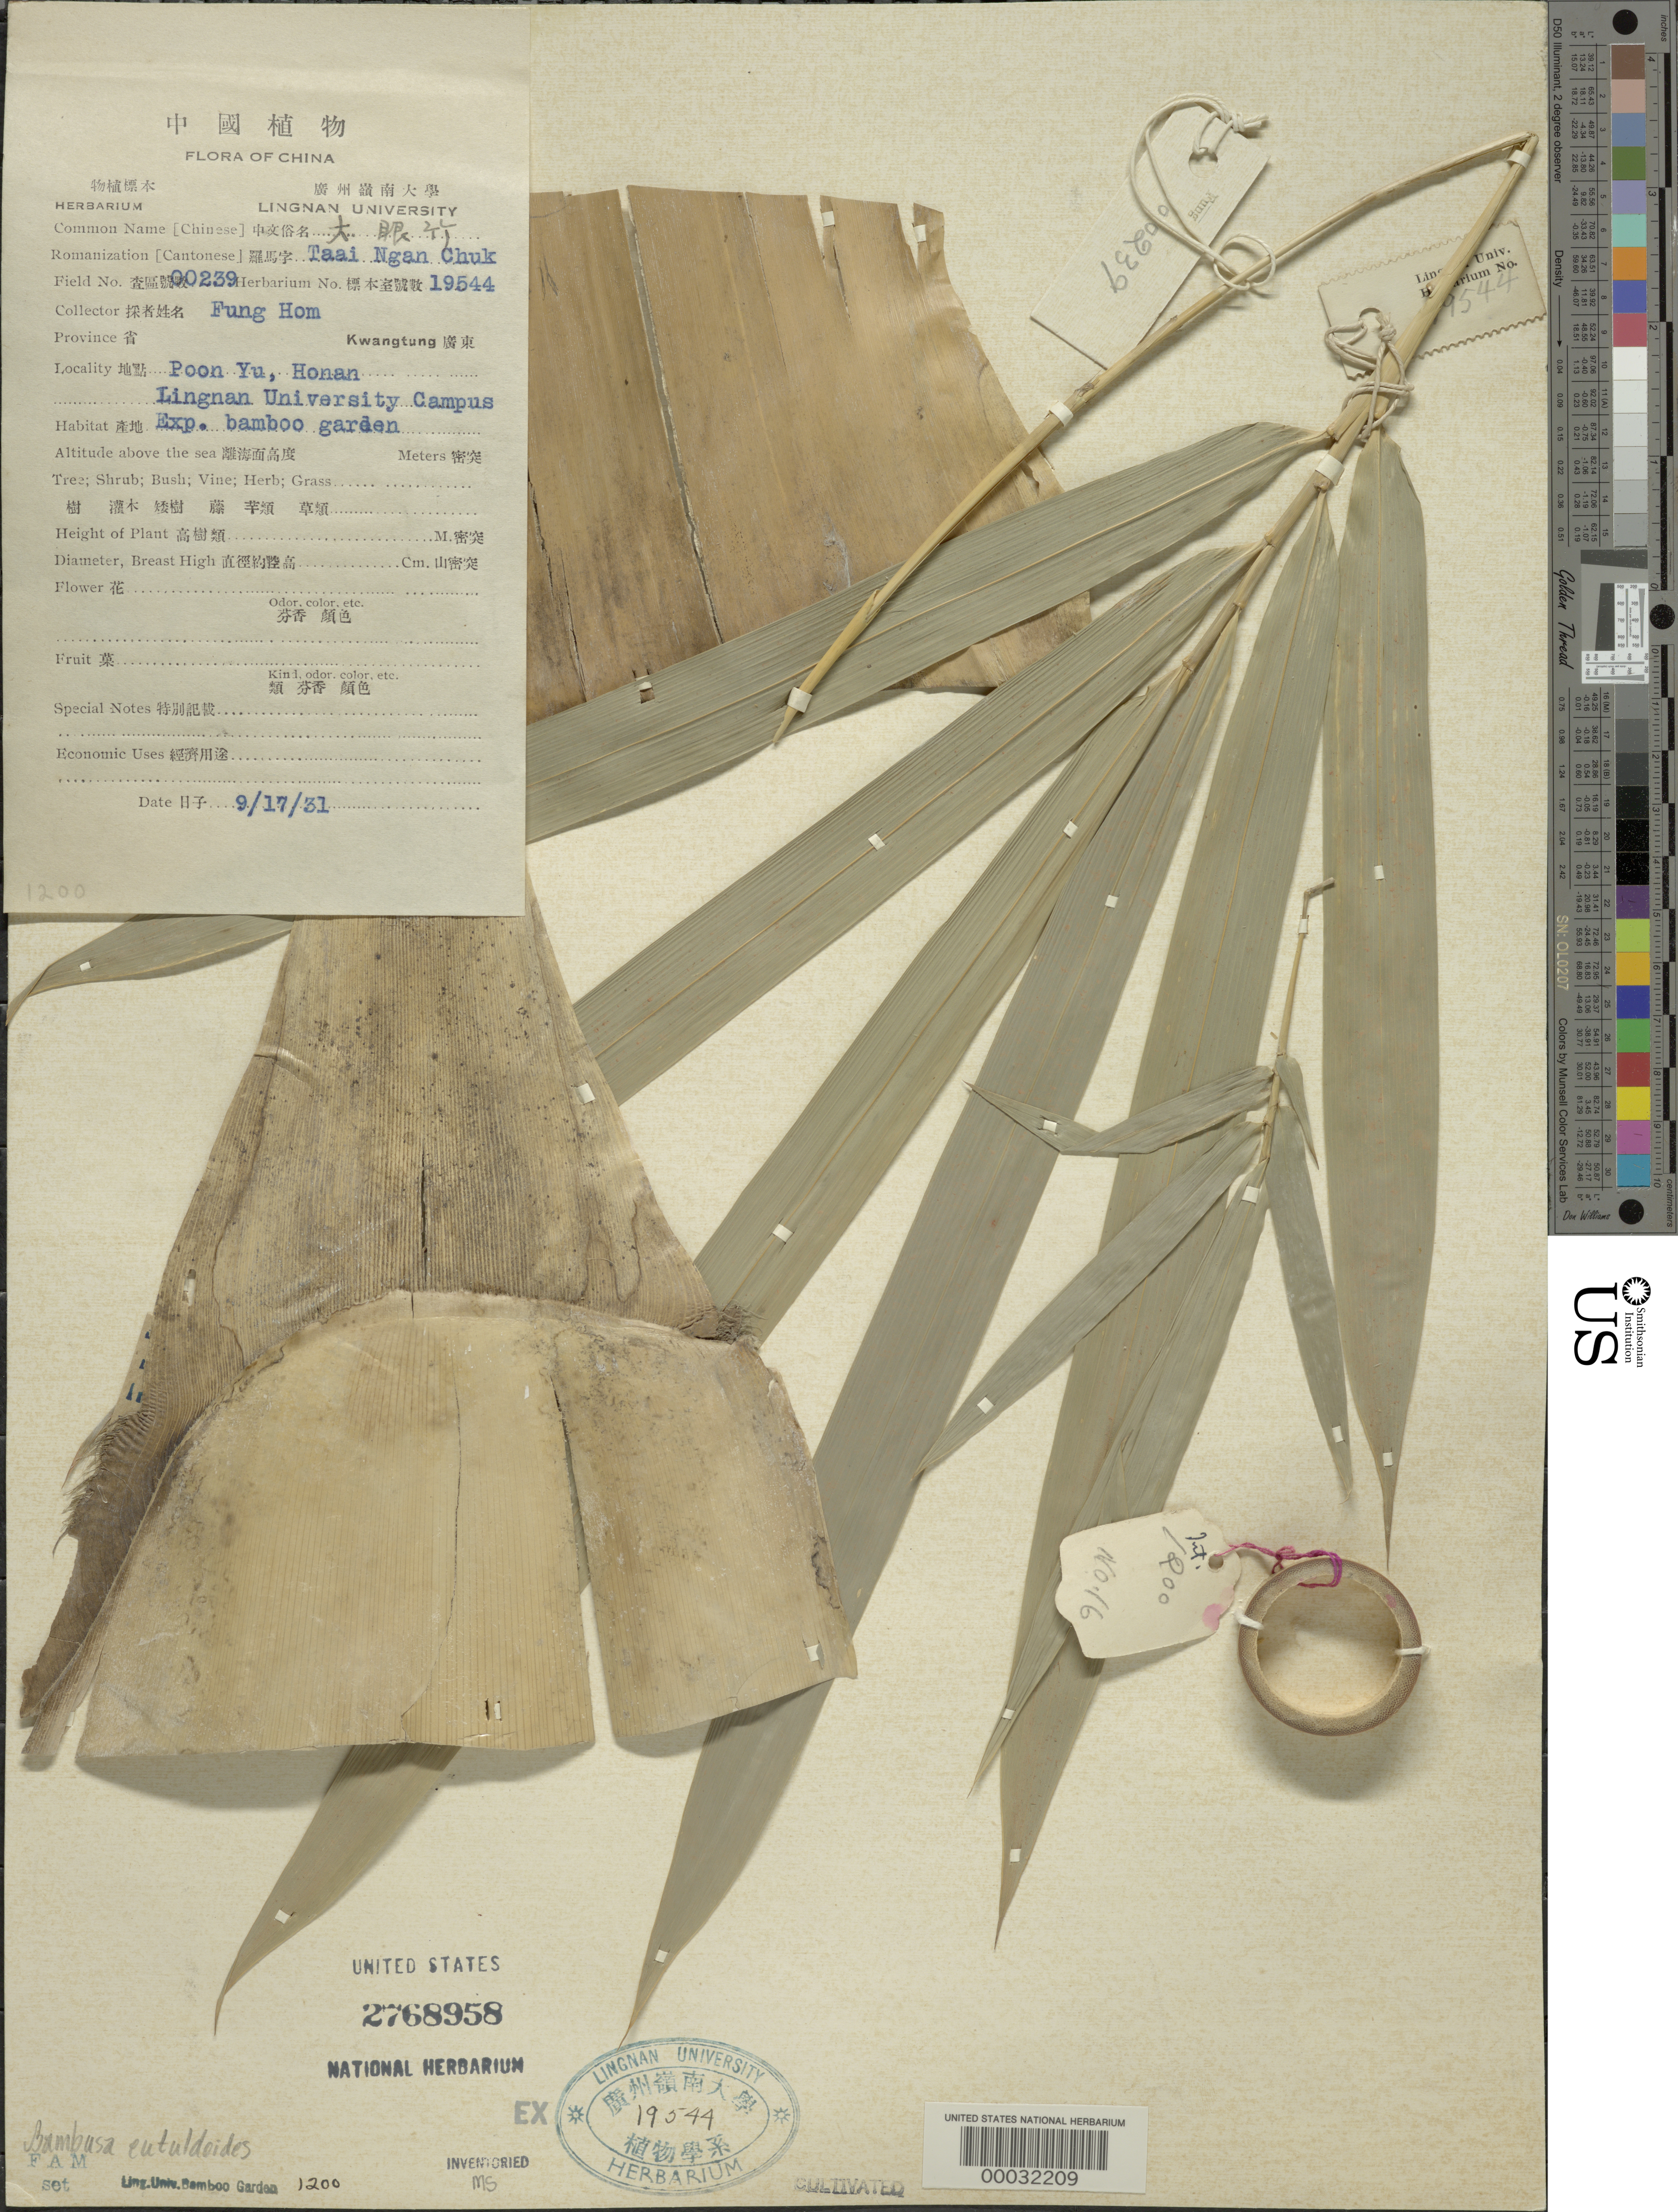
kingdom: Plantae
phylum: Tracheophyta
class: Liliopsida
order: Poales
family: Poaceae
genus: Bambusa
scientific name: Bambusa eutuldoides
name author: McClure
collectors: H. L. Fung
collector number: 239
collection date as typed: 17 Sep 1931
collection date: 1931-09-17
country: China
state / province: Guangdong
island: Honam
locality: Experimental gardens-lingnan university campus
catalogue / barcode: US 2768958